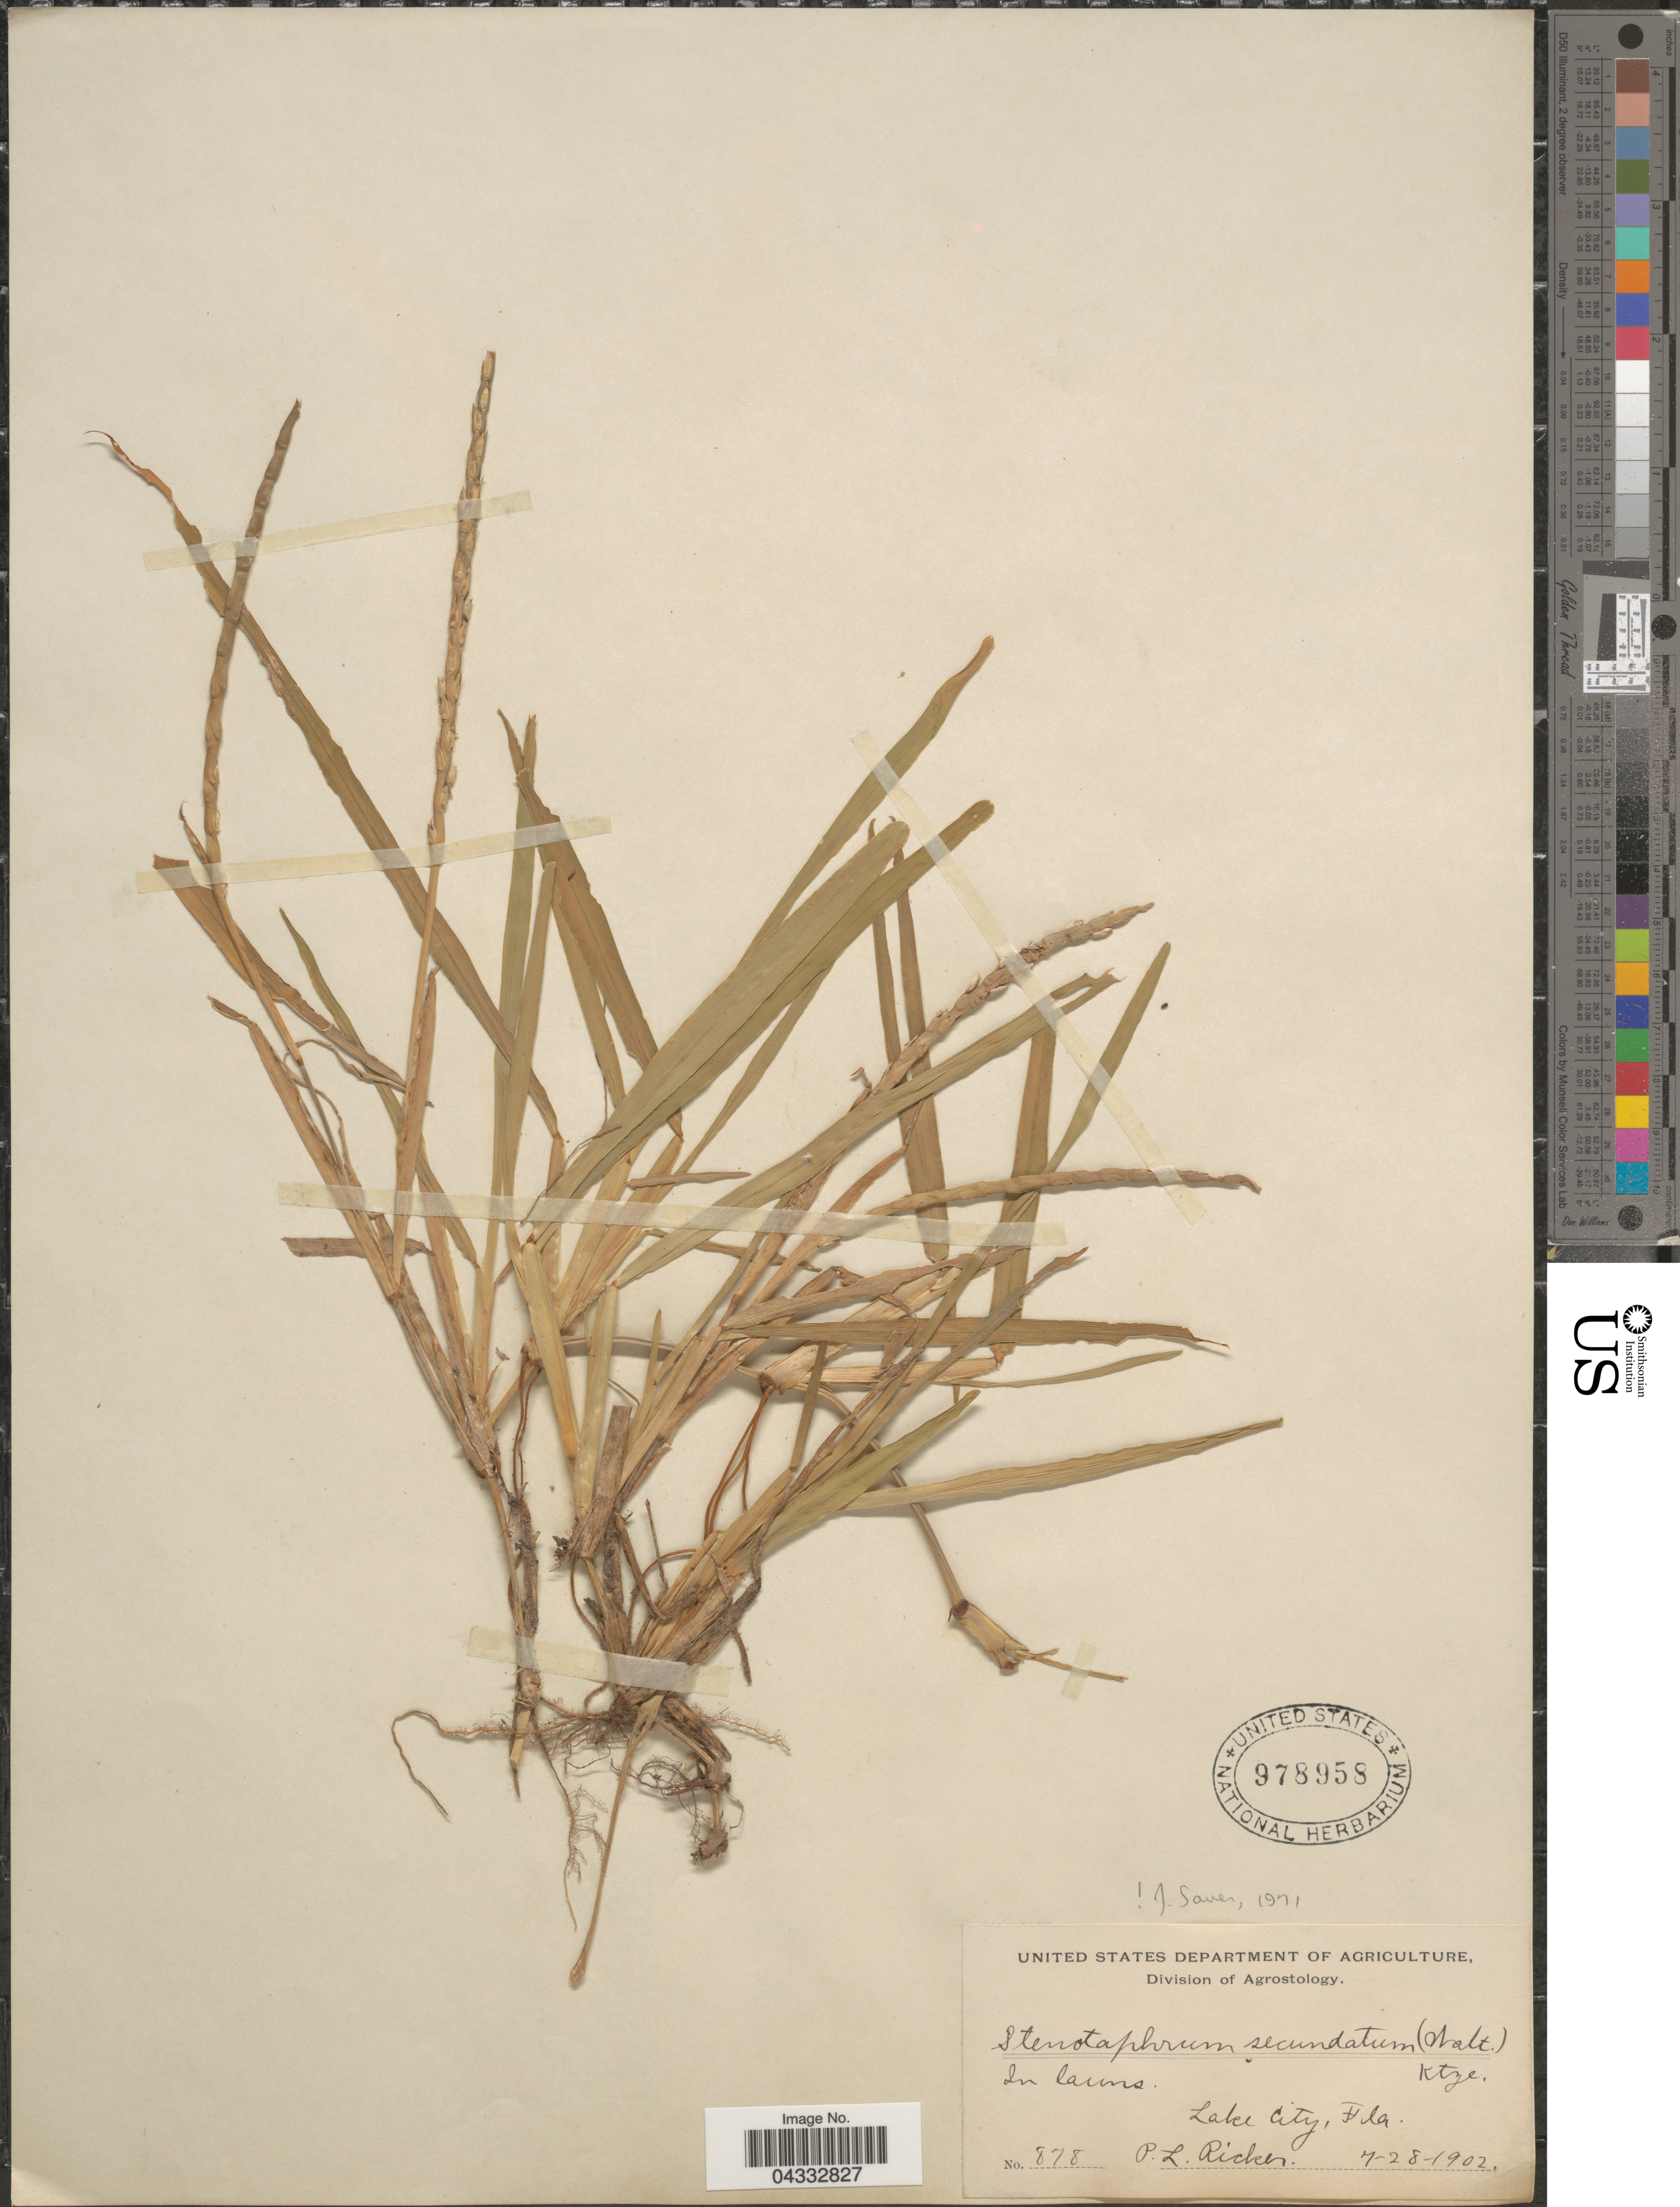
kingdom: Plantae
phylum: Tracheophyta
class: Liliopsida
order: Poales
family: Poaceae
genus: Stenotaphrum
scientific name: Stenotaphrum secundatum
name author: (Walter) Kuntze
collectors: P. Ricker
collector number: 878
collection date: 1902-07-28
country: United States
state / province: Florida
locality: In lawns. Lake City.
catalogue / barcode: US 978958